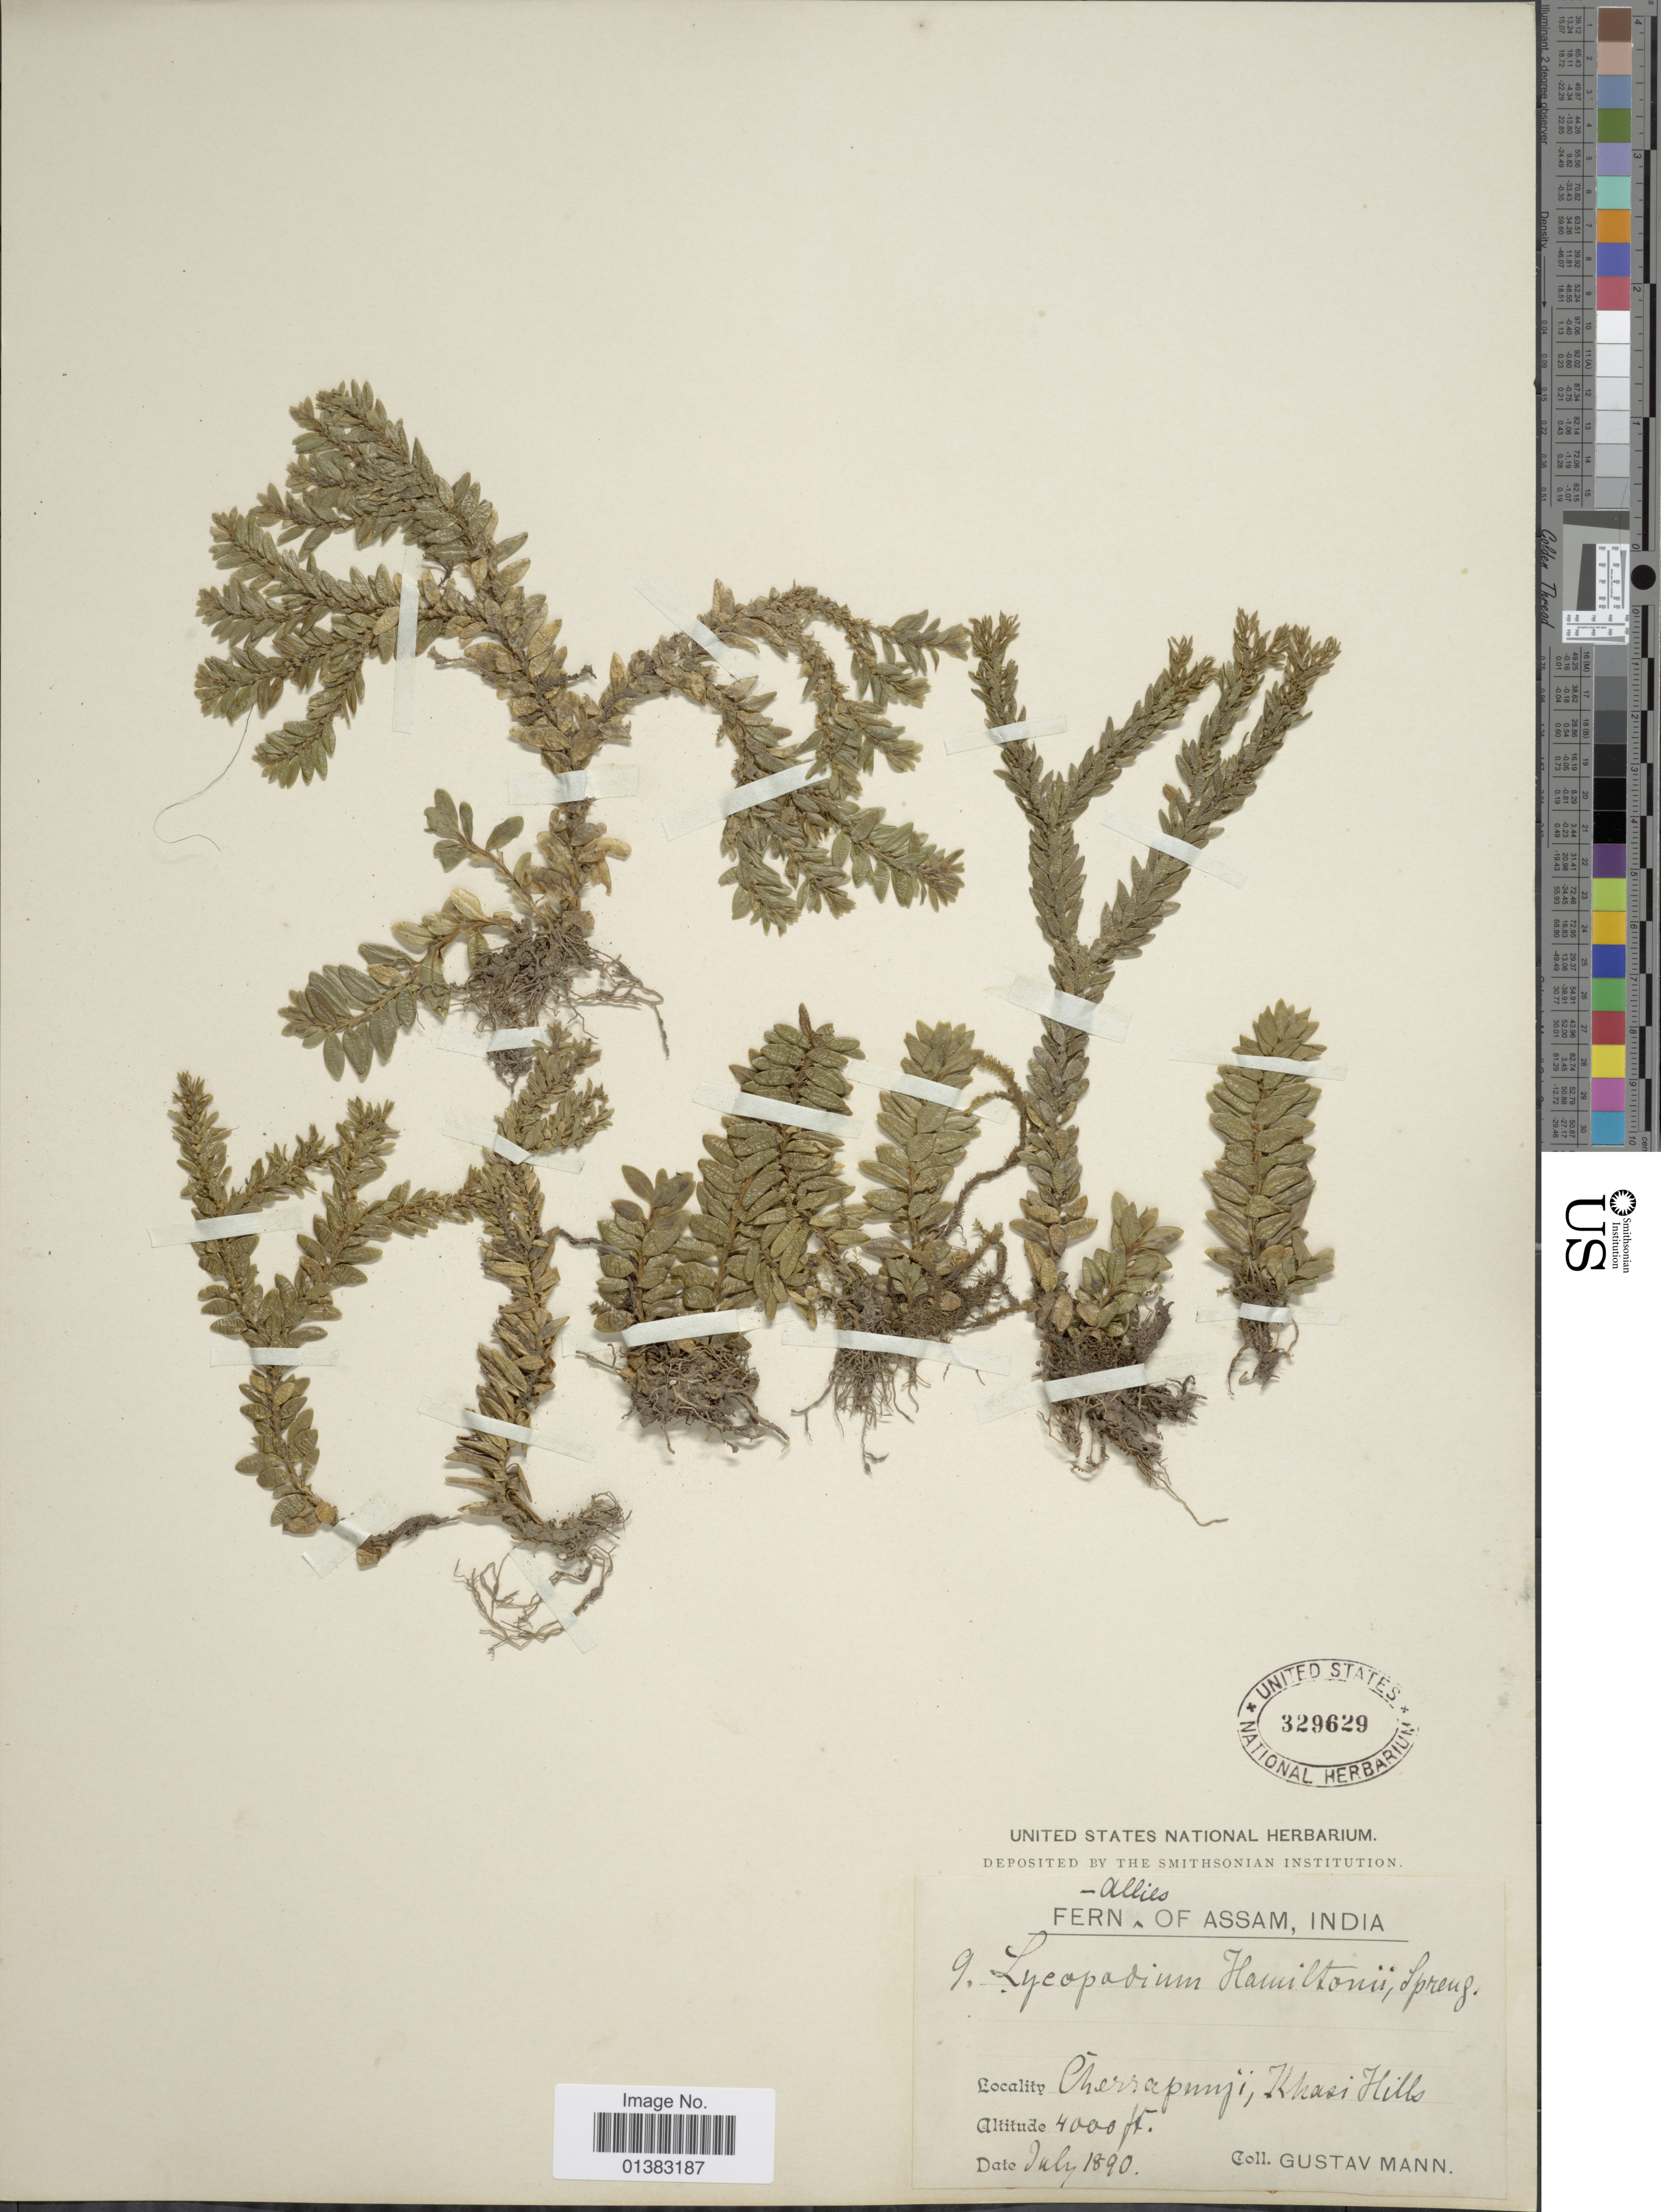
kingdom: Plantae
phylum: Tracheophyta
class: Lycopodiopsida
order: Lycopodiales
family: Lycopodiaceae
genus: Phlegmariurus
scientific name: Phlegmariurus hamiltonii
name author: (Spreng.) Á. Löve & D. Löve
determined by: Field, A. R.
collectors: G. Mann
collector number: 9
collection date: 1890-07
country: India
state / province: Meghalaya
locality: Cherrapunji, Khasi Hills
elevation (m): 1219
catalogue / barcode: US 329629